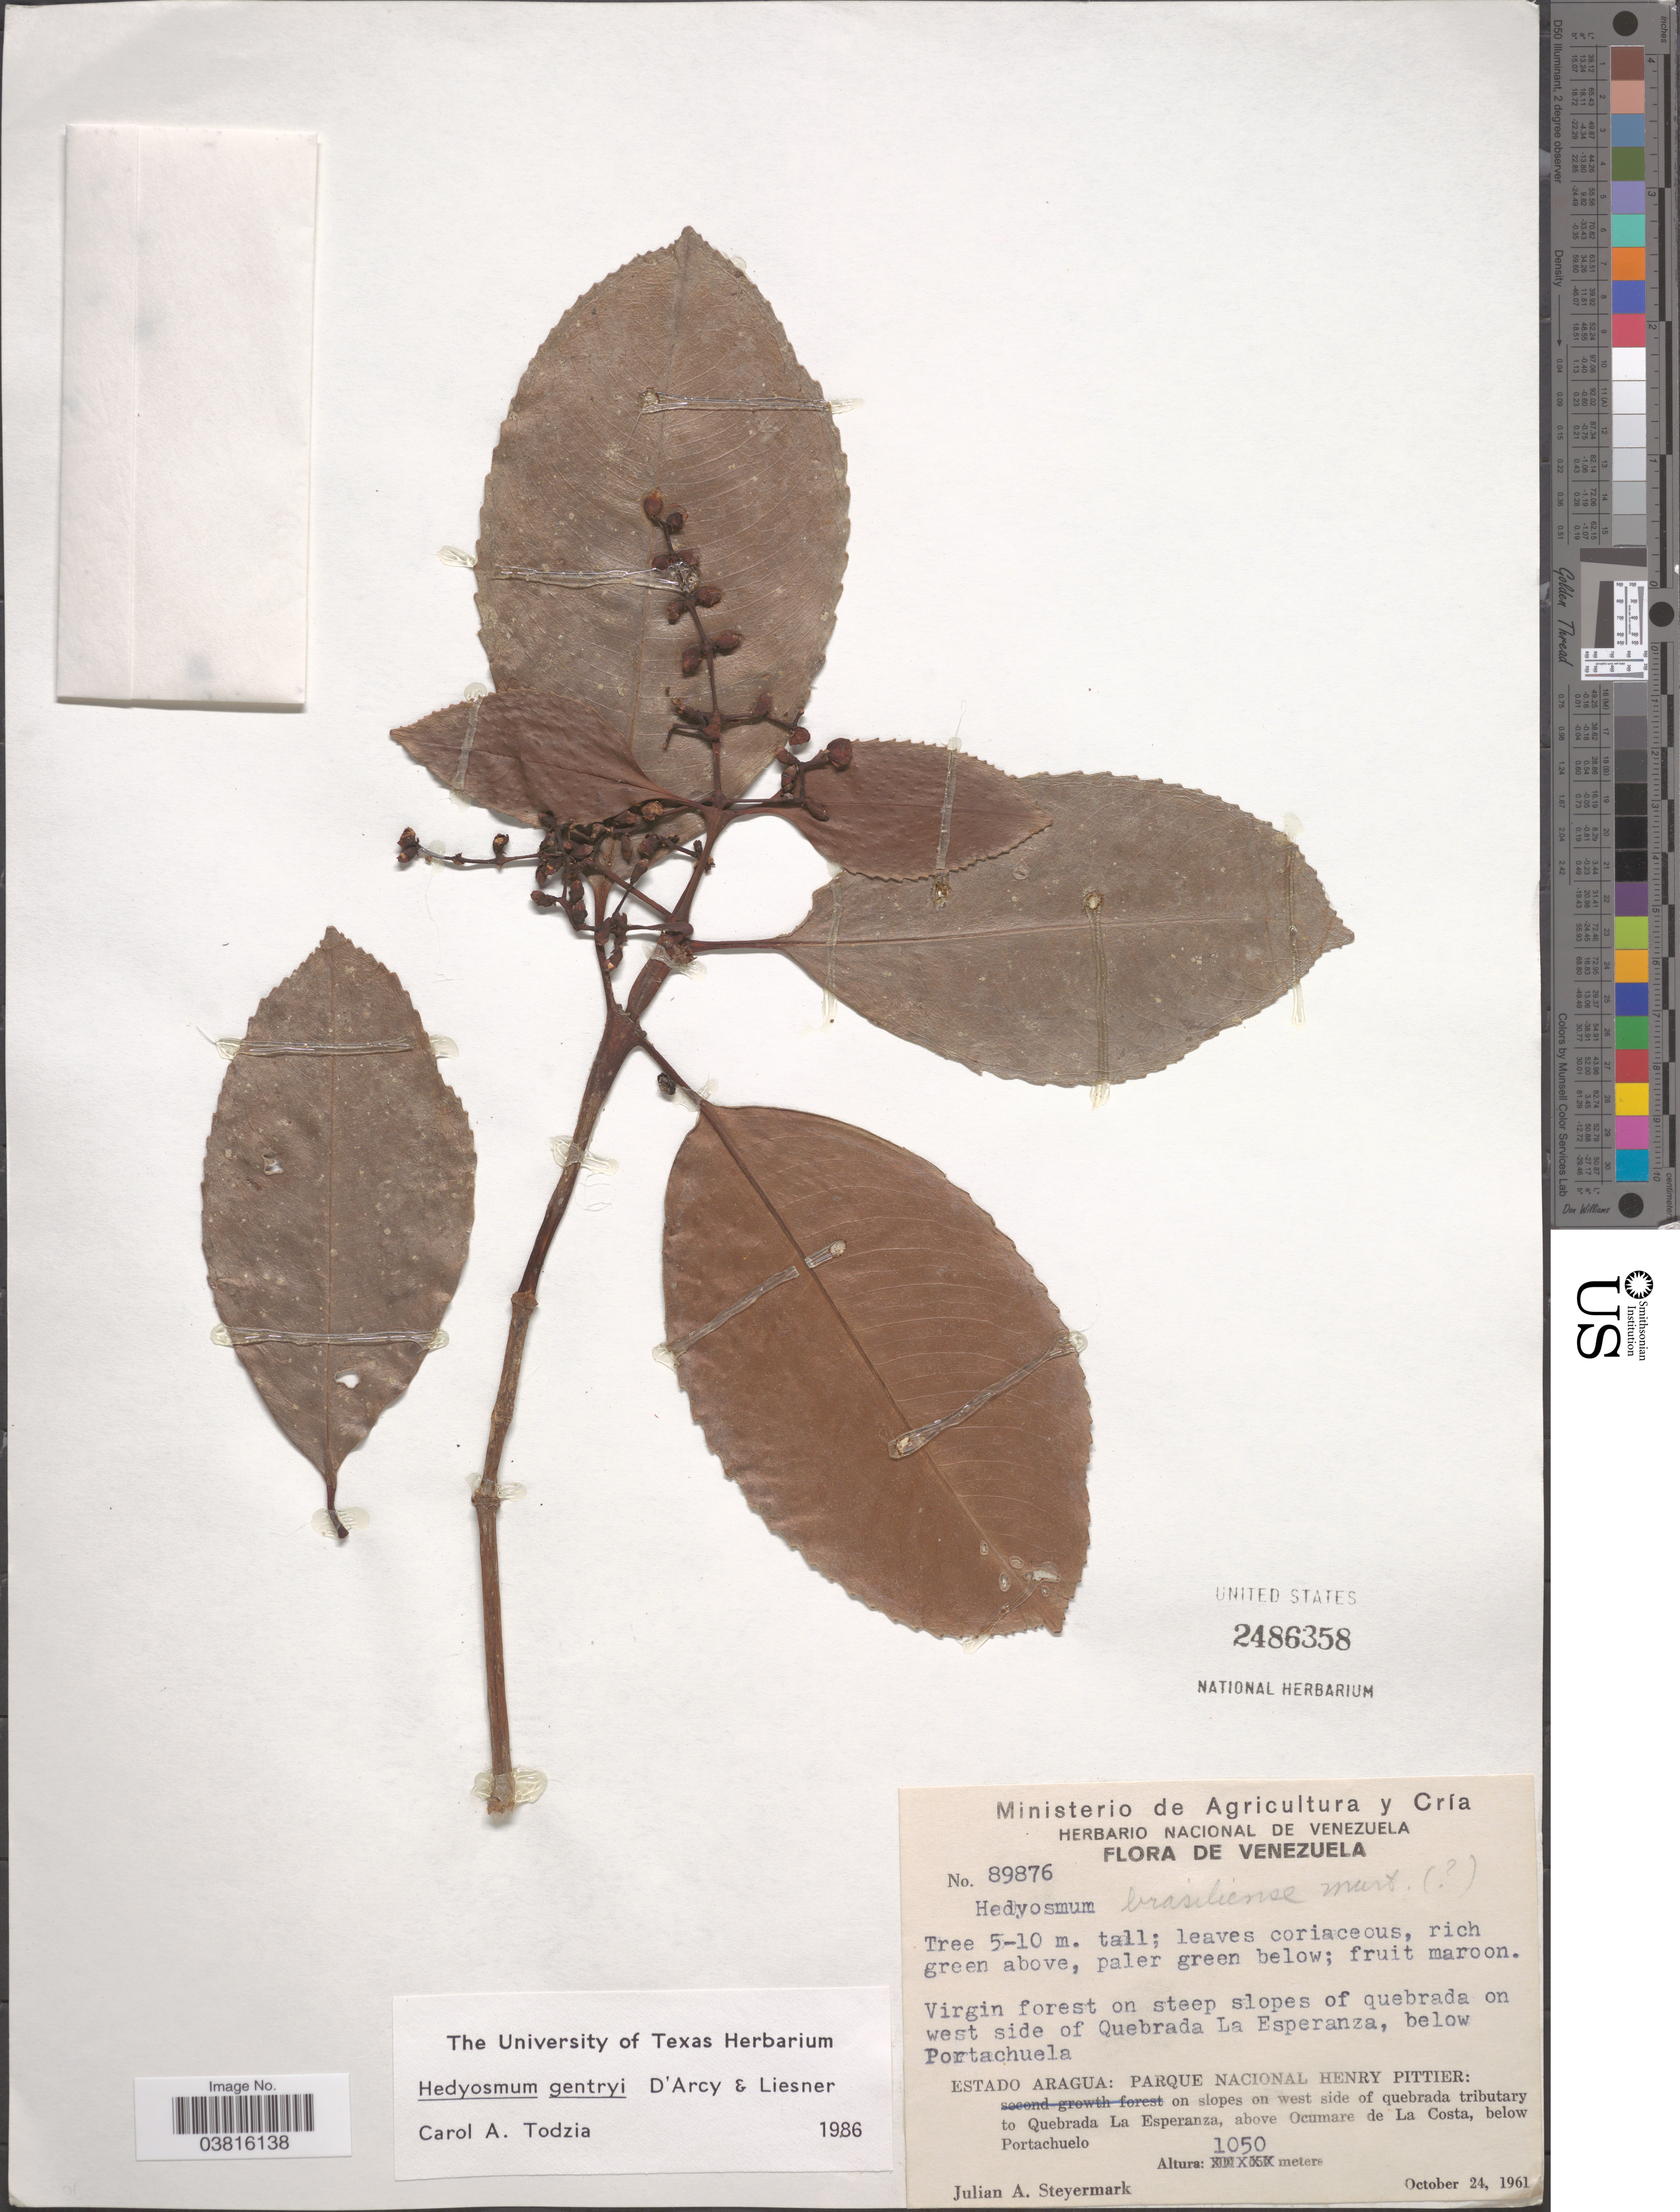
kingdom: Plantae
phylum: Tracheophyta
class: Magnoliopsida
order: Chloranthales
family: Chloranthaceae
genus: Hedyosmum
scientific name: Hedyosmum gentryi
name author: D'Arcy & Liesner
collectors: J. Steyermark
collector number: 89876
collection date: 1961-10-24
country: Venezuela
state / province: Aragua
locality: On steep slopes of quebrada on west side of Quebrada La Esperanza, below Portachuela. Parque Nacional Henry Pittier: on slopes on west side of quebrada tributary to Quebrada La Esperanza, above Ocumare de La Costa, below Portachuelo.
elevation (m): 1050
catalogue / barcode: US 2486358